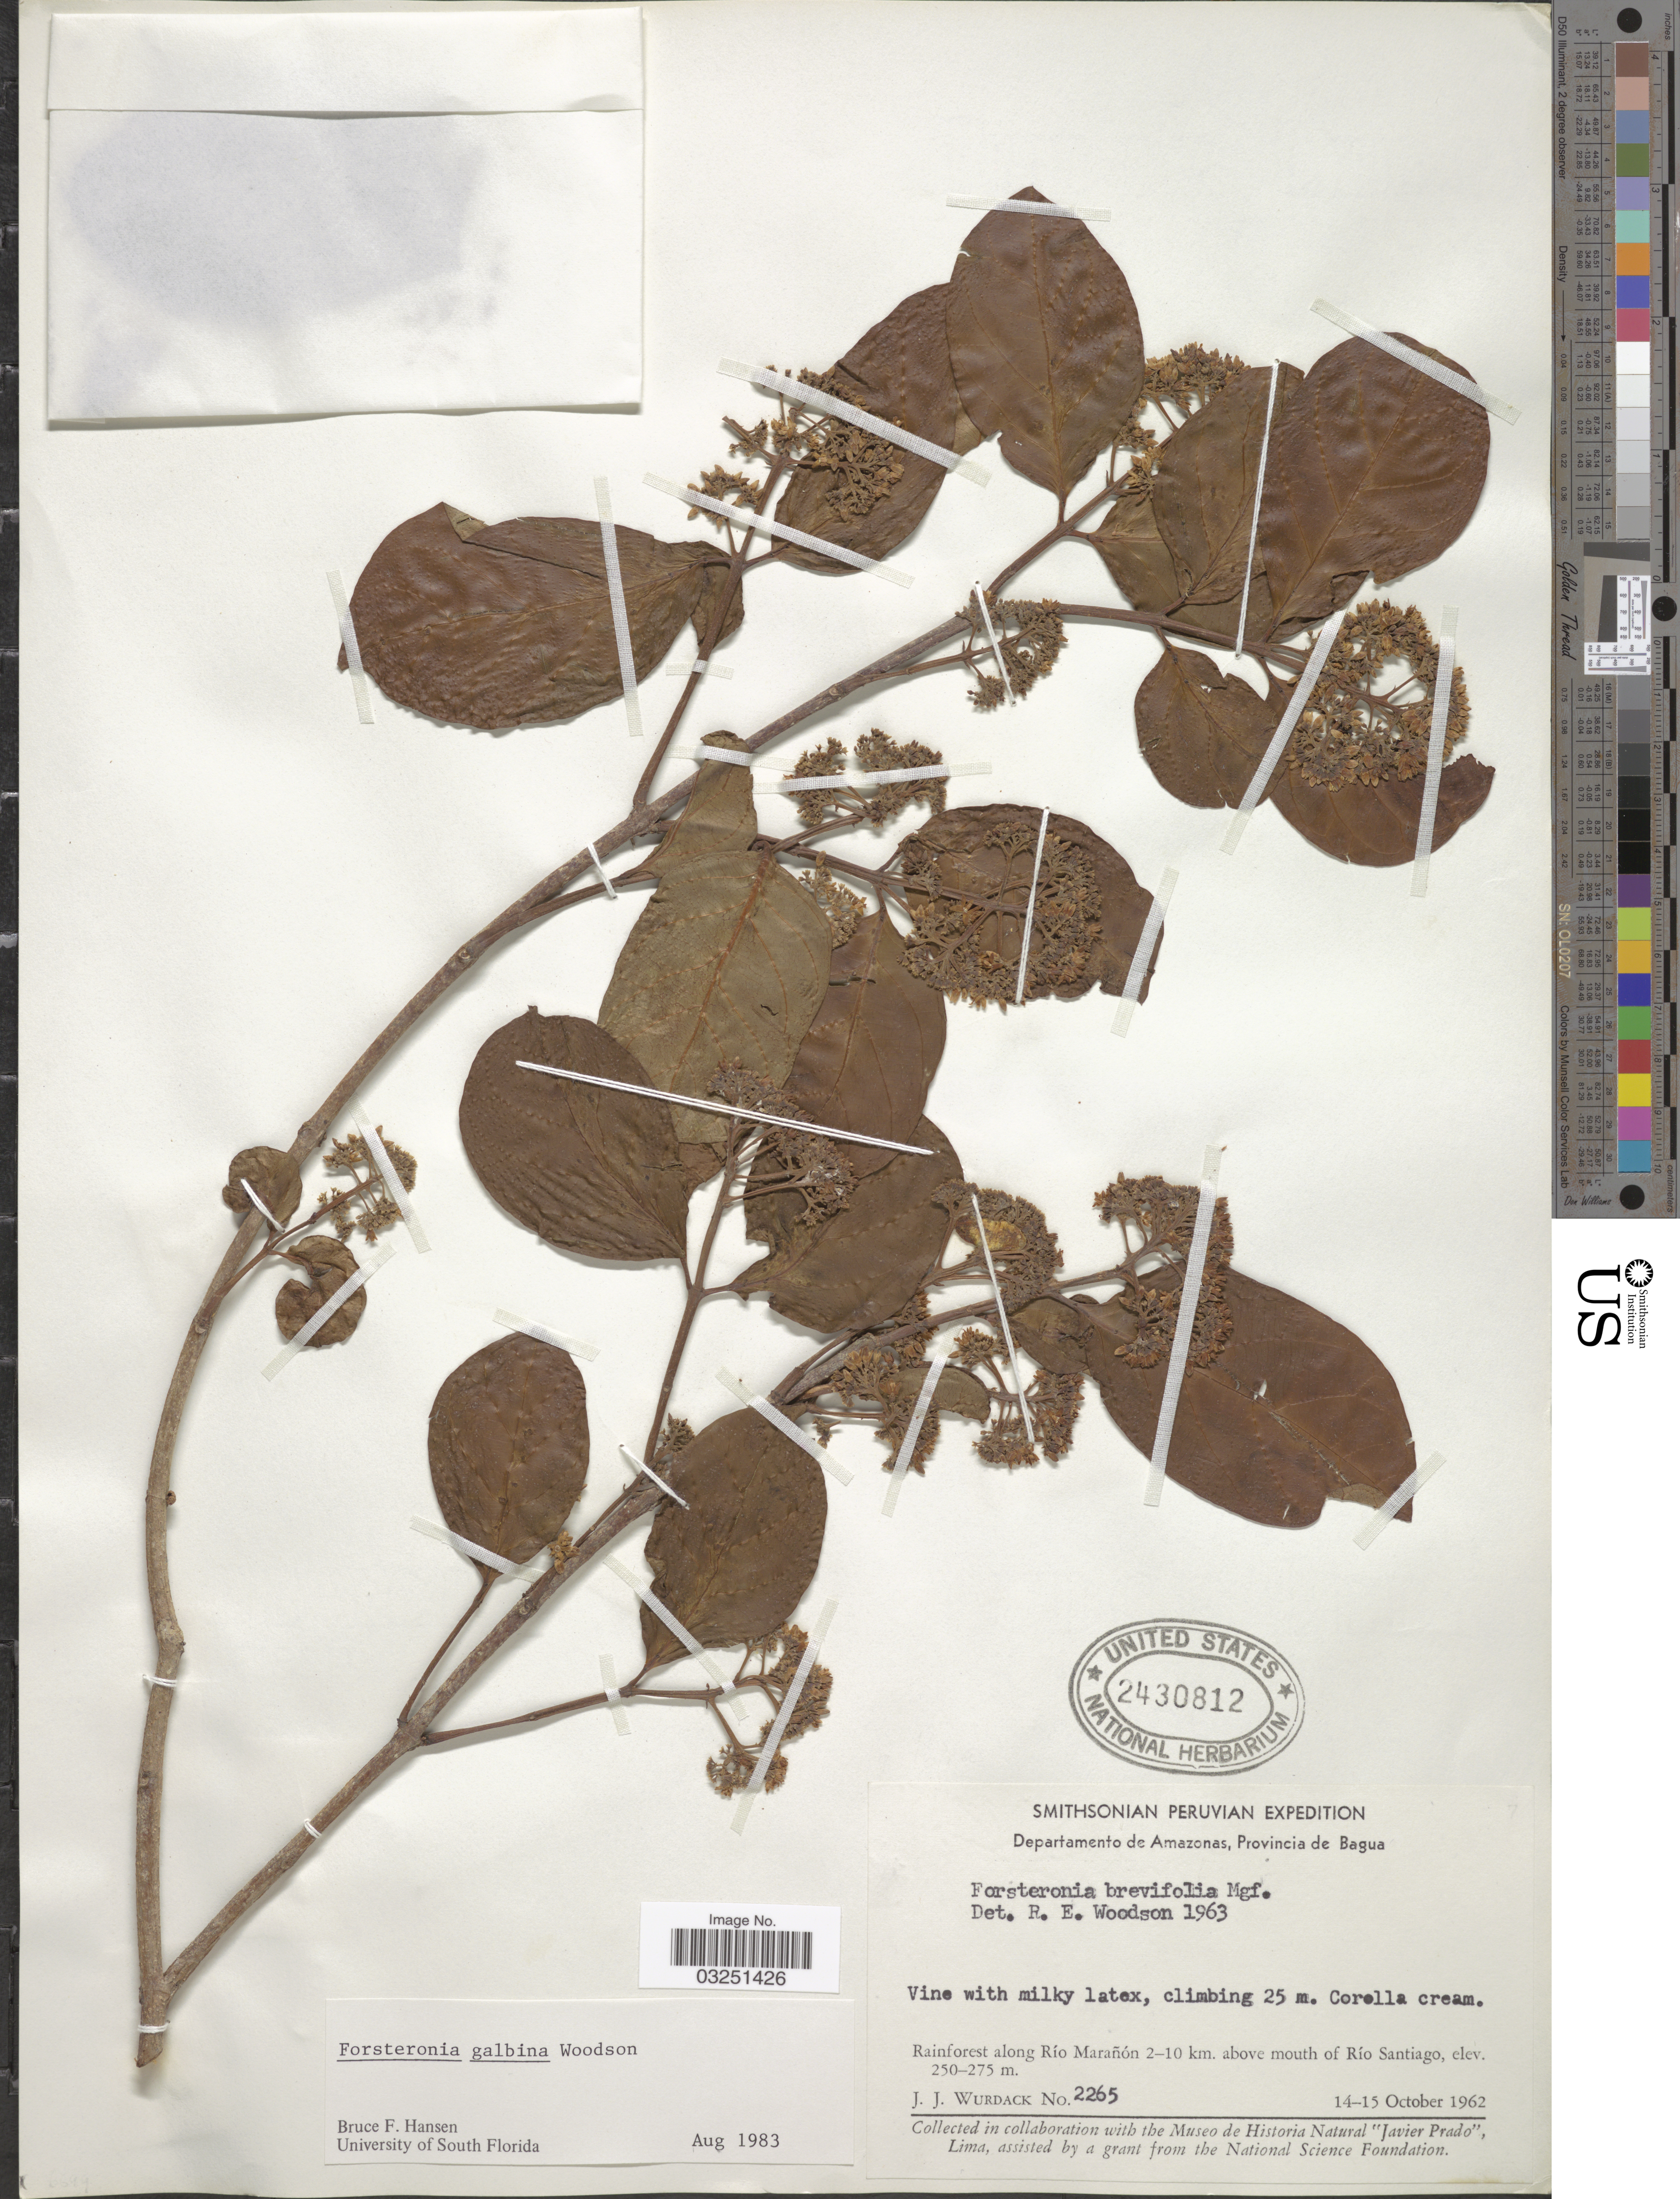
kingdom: Plantae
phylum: Tracheophyta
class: Magnoliopsida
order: Gentianales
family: Apocynaceae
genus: Forsteronia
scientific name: Forsteronia galbina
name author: Woodson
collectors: J. J. Wurdack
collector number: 2265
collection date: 1962-10-14/1962-10-15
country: Peru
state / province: Amazonas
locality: Departamento de Amazonas, Provincia de Bagua. Rainforest along Río Marañón 2-10 km. above mouth of Río Santiago.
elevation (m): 250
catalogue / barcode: US 2430812